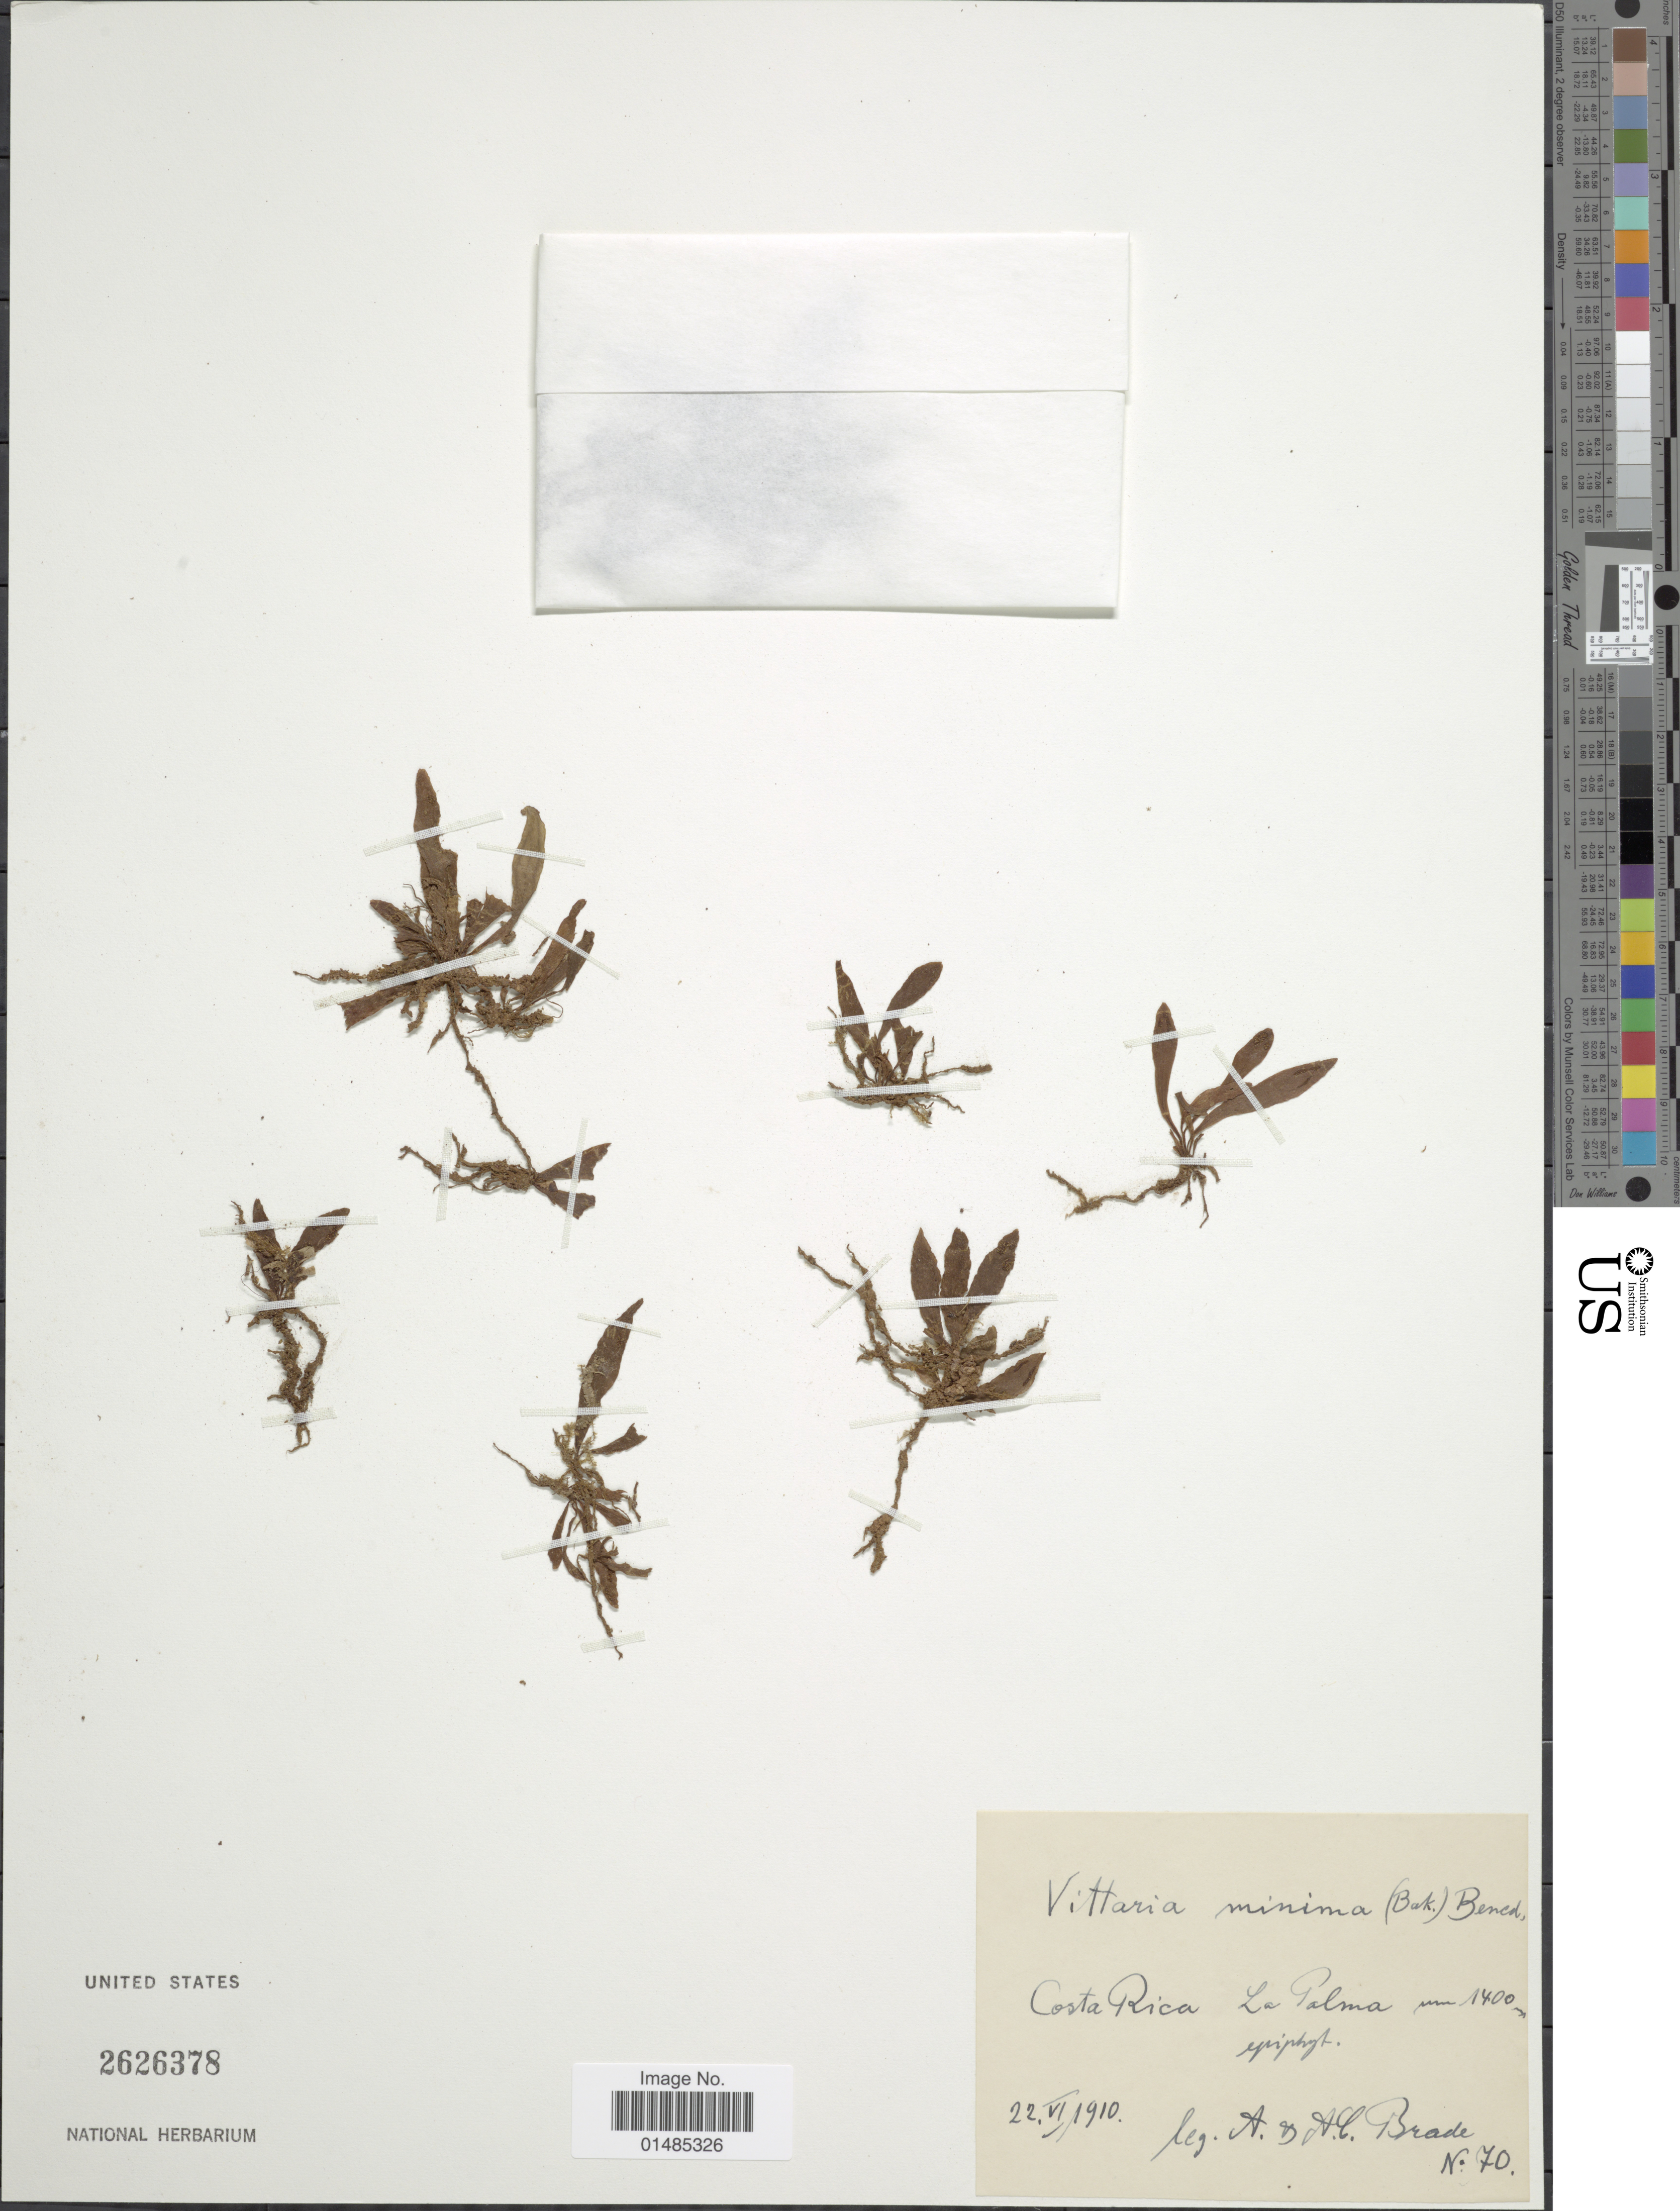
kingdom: Plantae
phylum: Tracheophyta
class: Polypodiopsida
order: Polypodiales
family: Pteridaceae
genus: Radiovittaria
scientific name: Radiovittaria minima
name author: (Baker) E.H. Crane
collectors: A. Brade & C. Brade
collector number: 70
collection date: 1910-06-22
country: Costa Rica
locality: La Palma.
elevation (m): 1400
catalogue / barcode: US 2626378